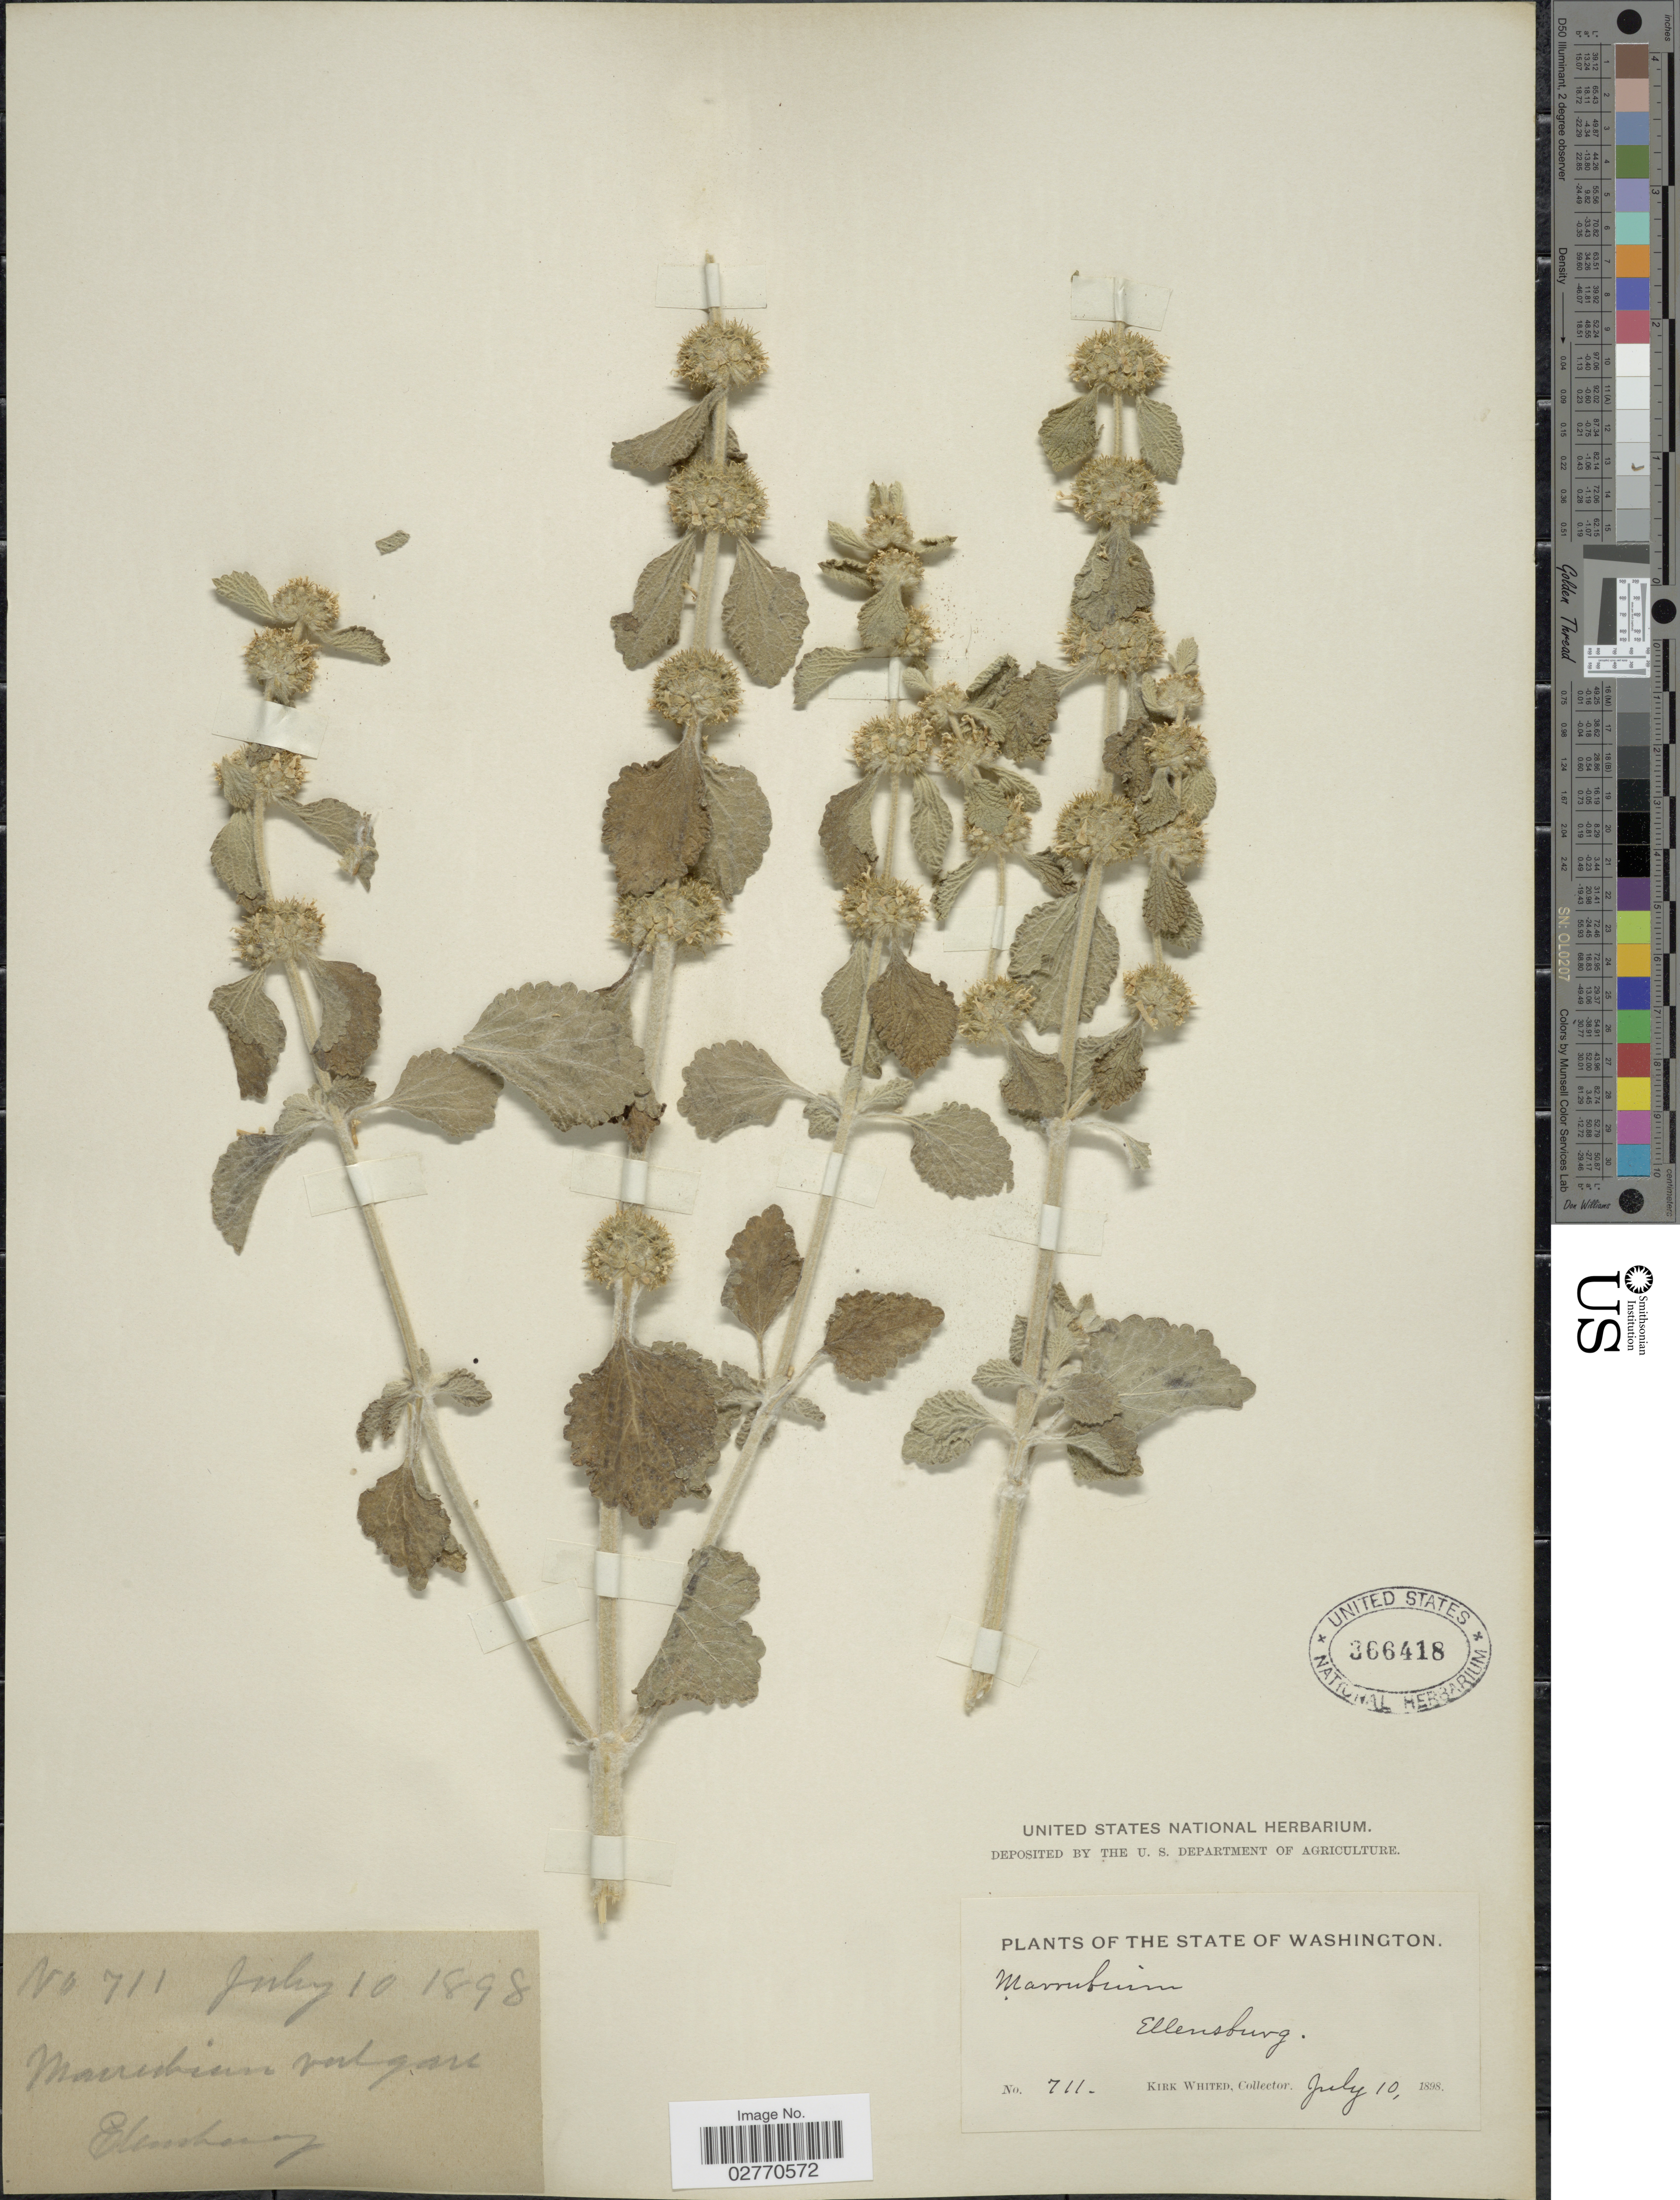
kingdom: Plantae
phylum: Tracheophyta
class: Magnoliopsida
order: Lamiales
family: Lamiaceae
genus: Marrubium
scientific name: Marrubium vulgare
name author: L.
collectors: K. Whited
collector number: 711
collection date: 1898-07-10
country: United States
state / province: Washington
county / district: Kittitas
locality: Ellensburg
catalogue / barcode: US 366418